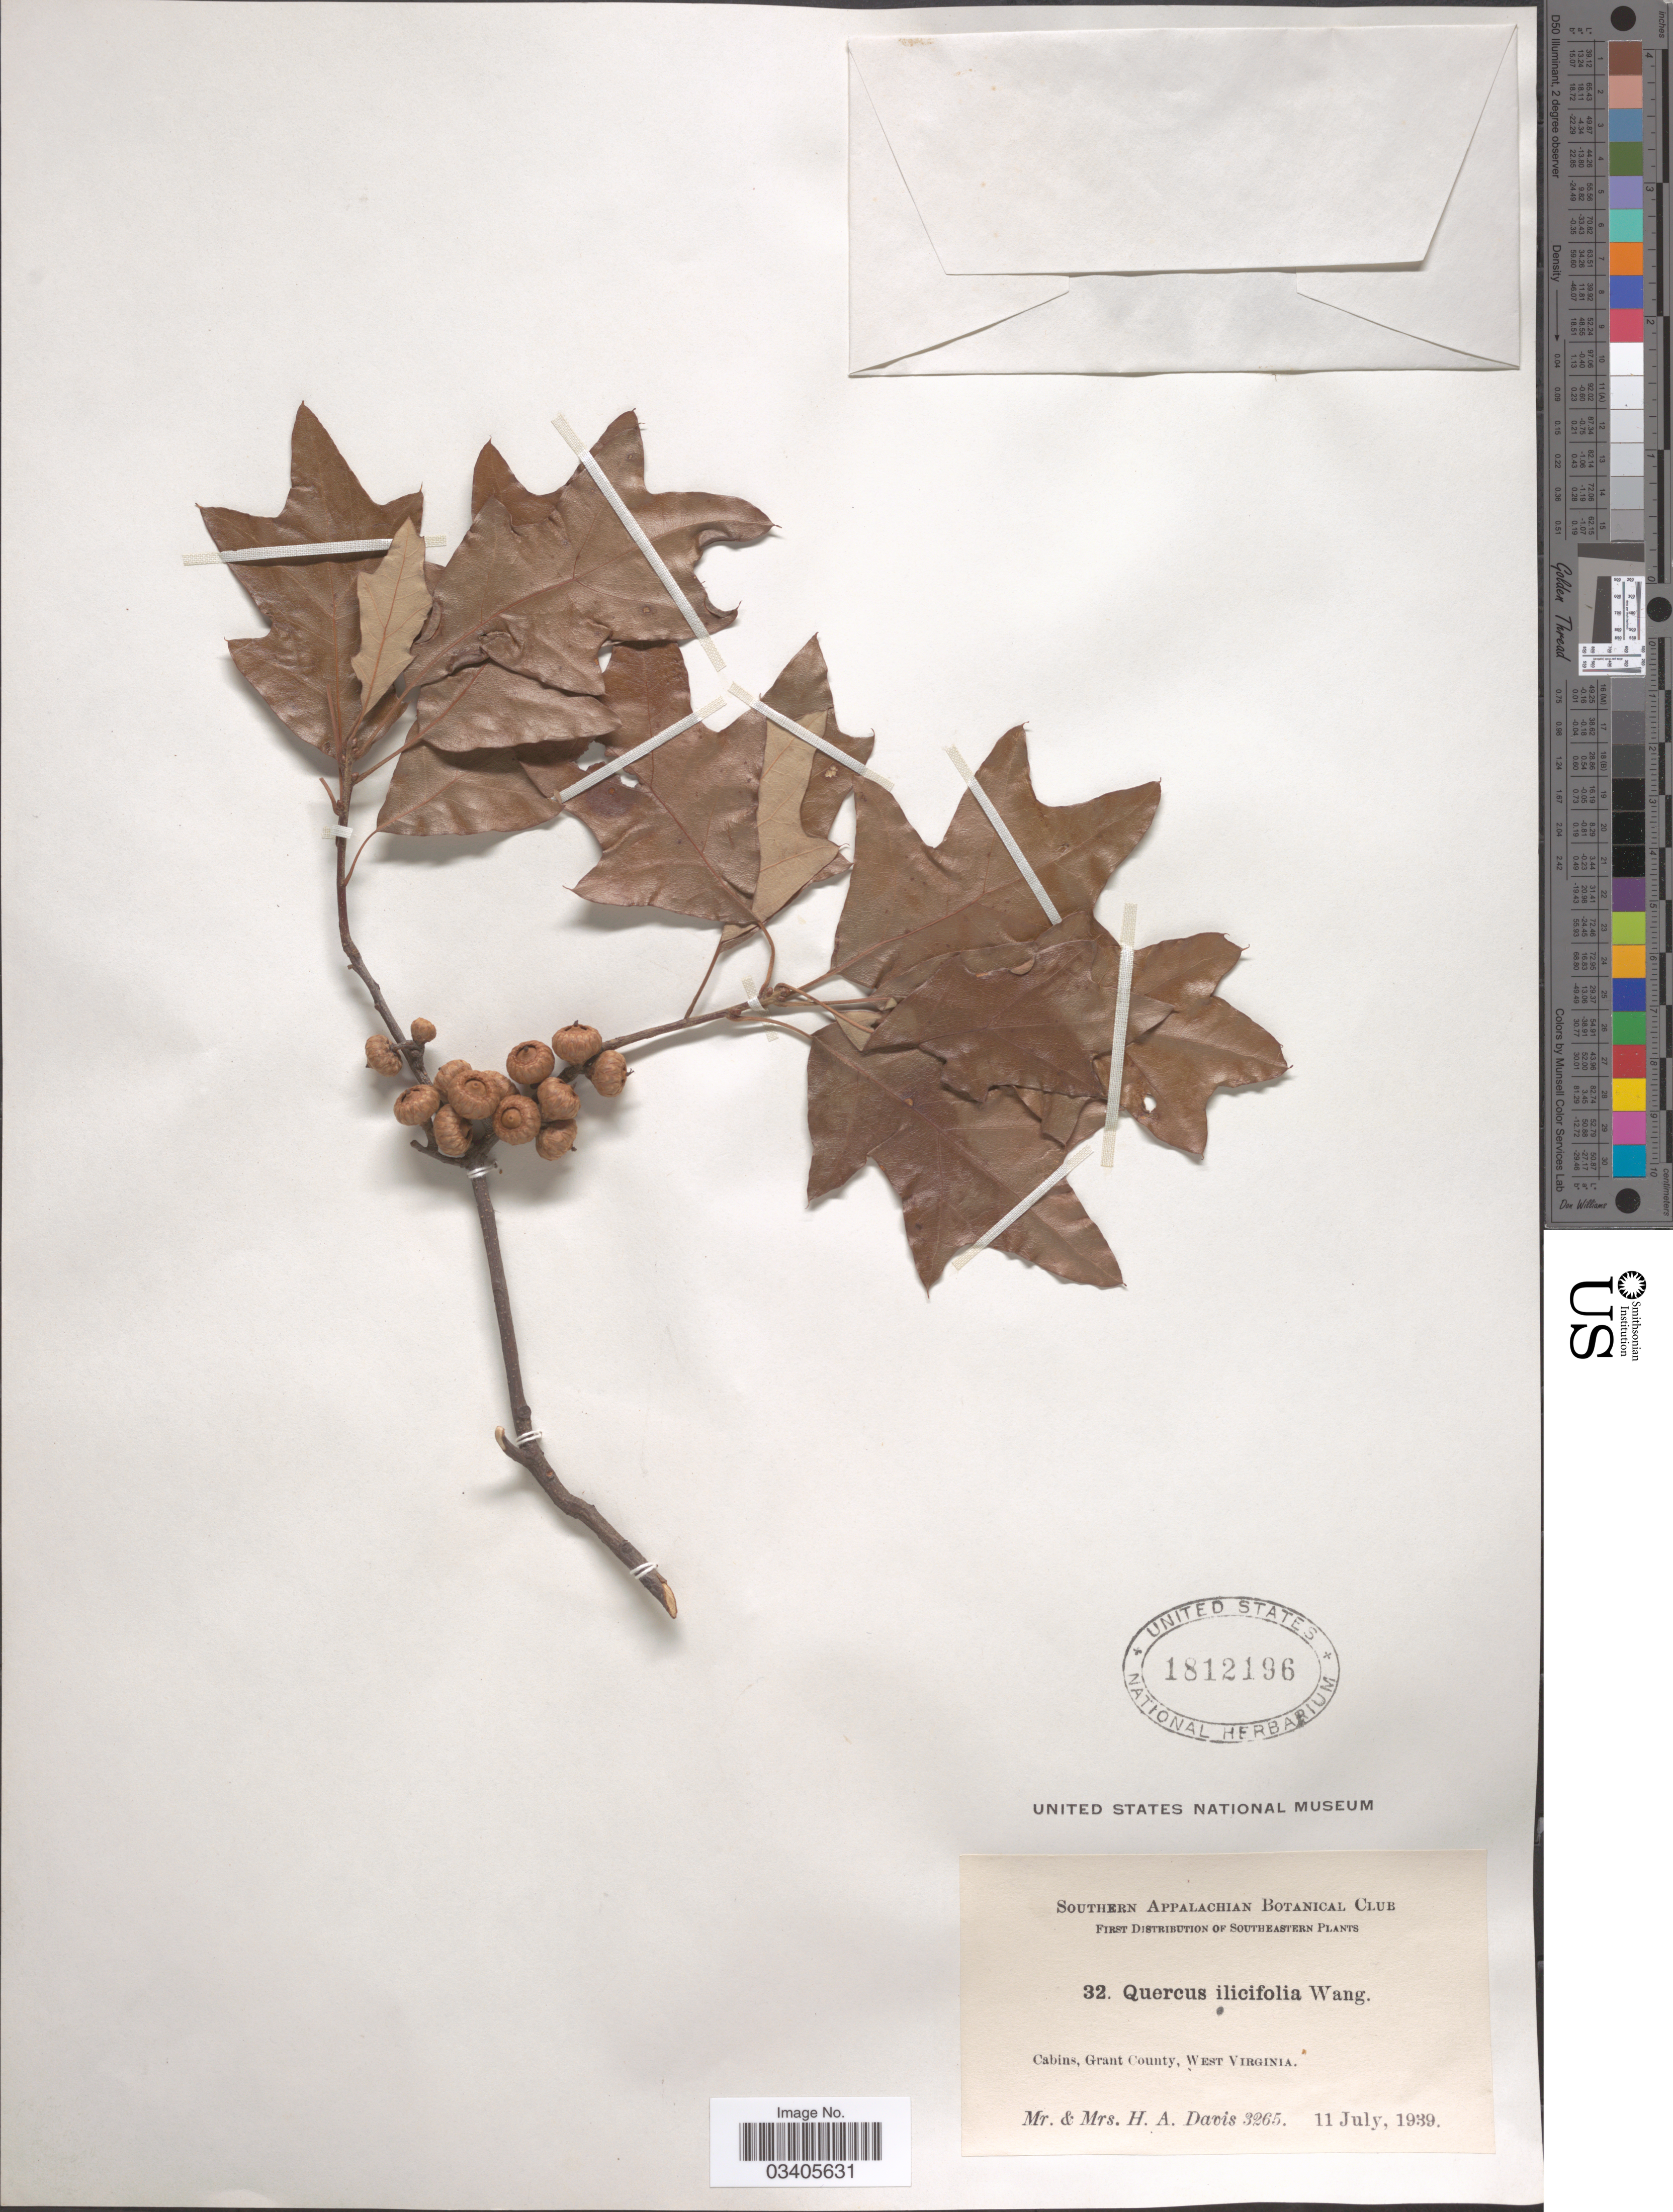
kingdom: Plantae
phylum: Tracheophyta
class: Magnoliopsida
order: Fagales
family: Fagaceae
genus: Quercus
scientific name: Quercus ilicifolia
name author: Wangenh.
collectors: H. Davis & H. Davis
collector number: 3265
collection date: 1939-07-11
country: United States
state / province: West Virginia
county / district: Grant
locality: Cabins, Grant County.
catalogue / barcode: US 1812196